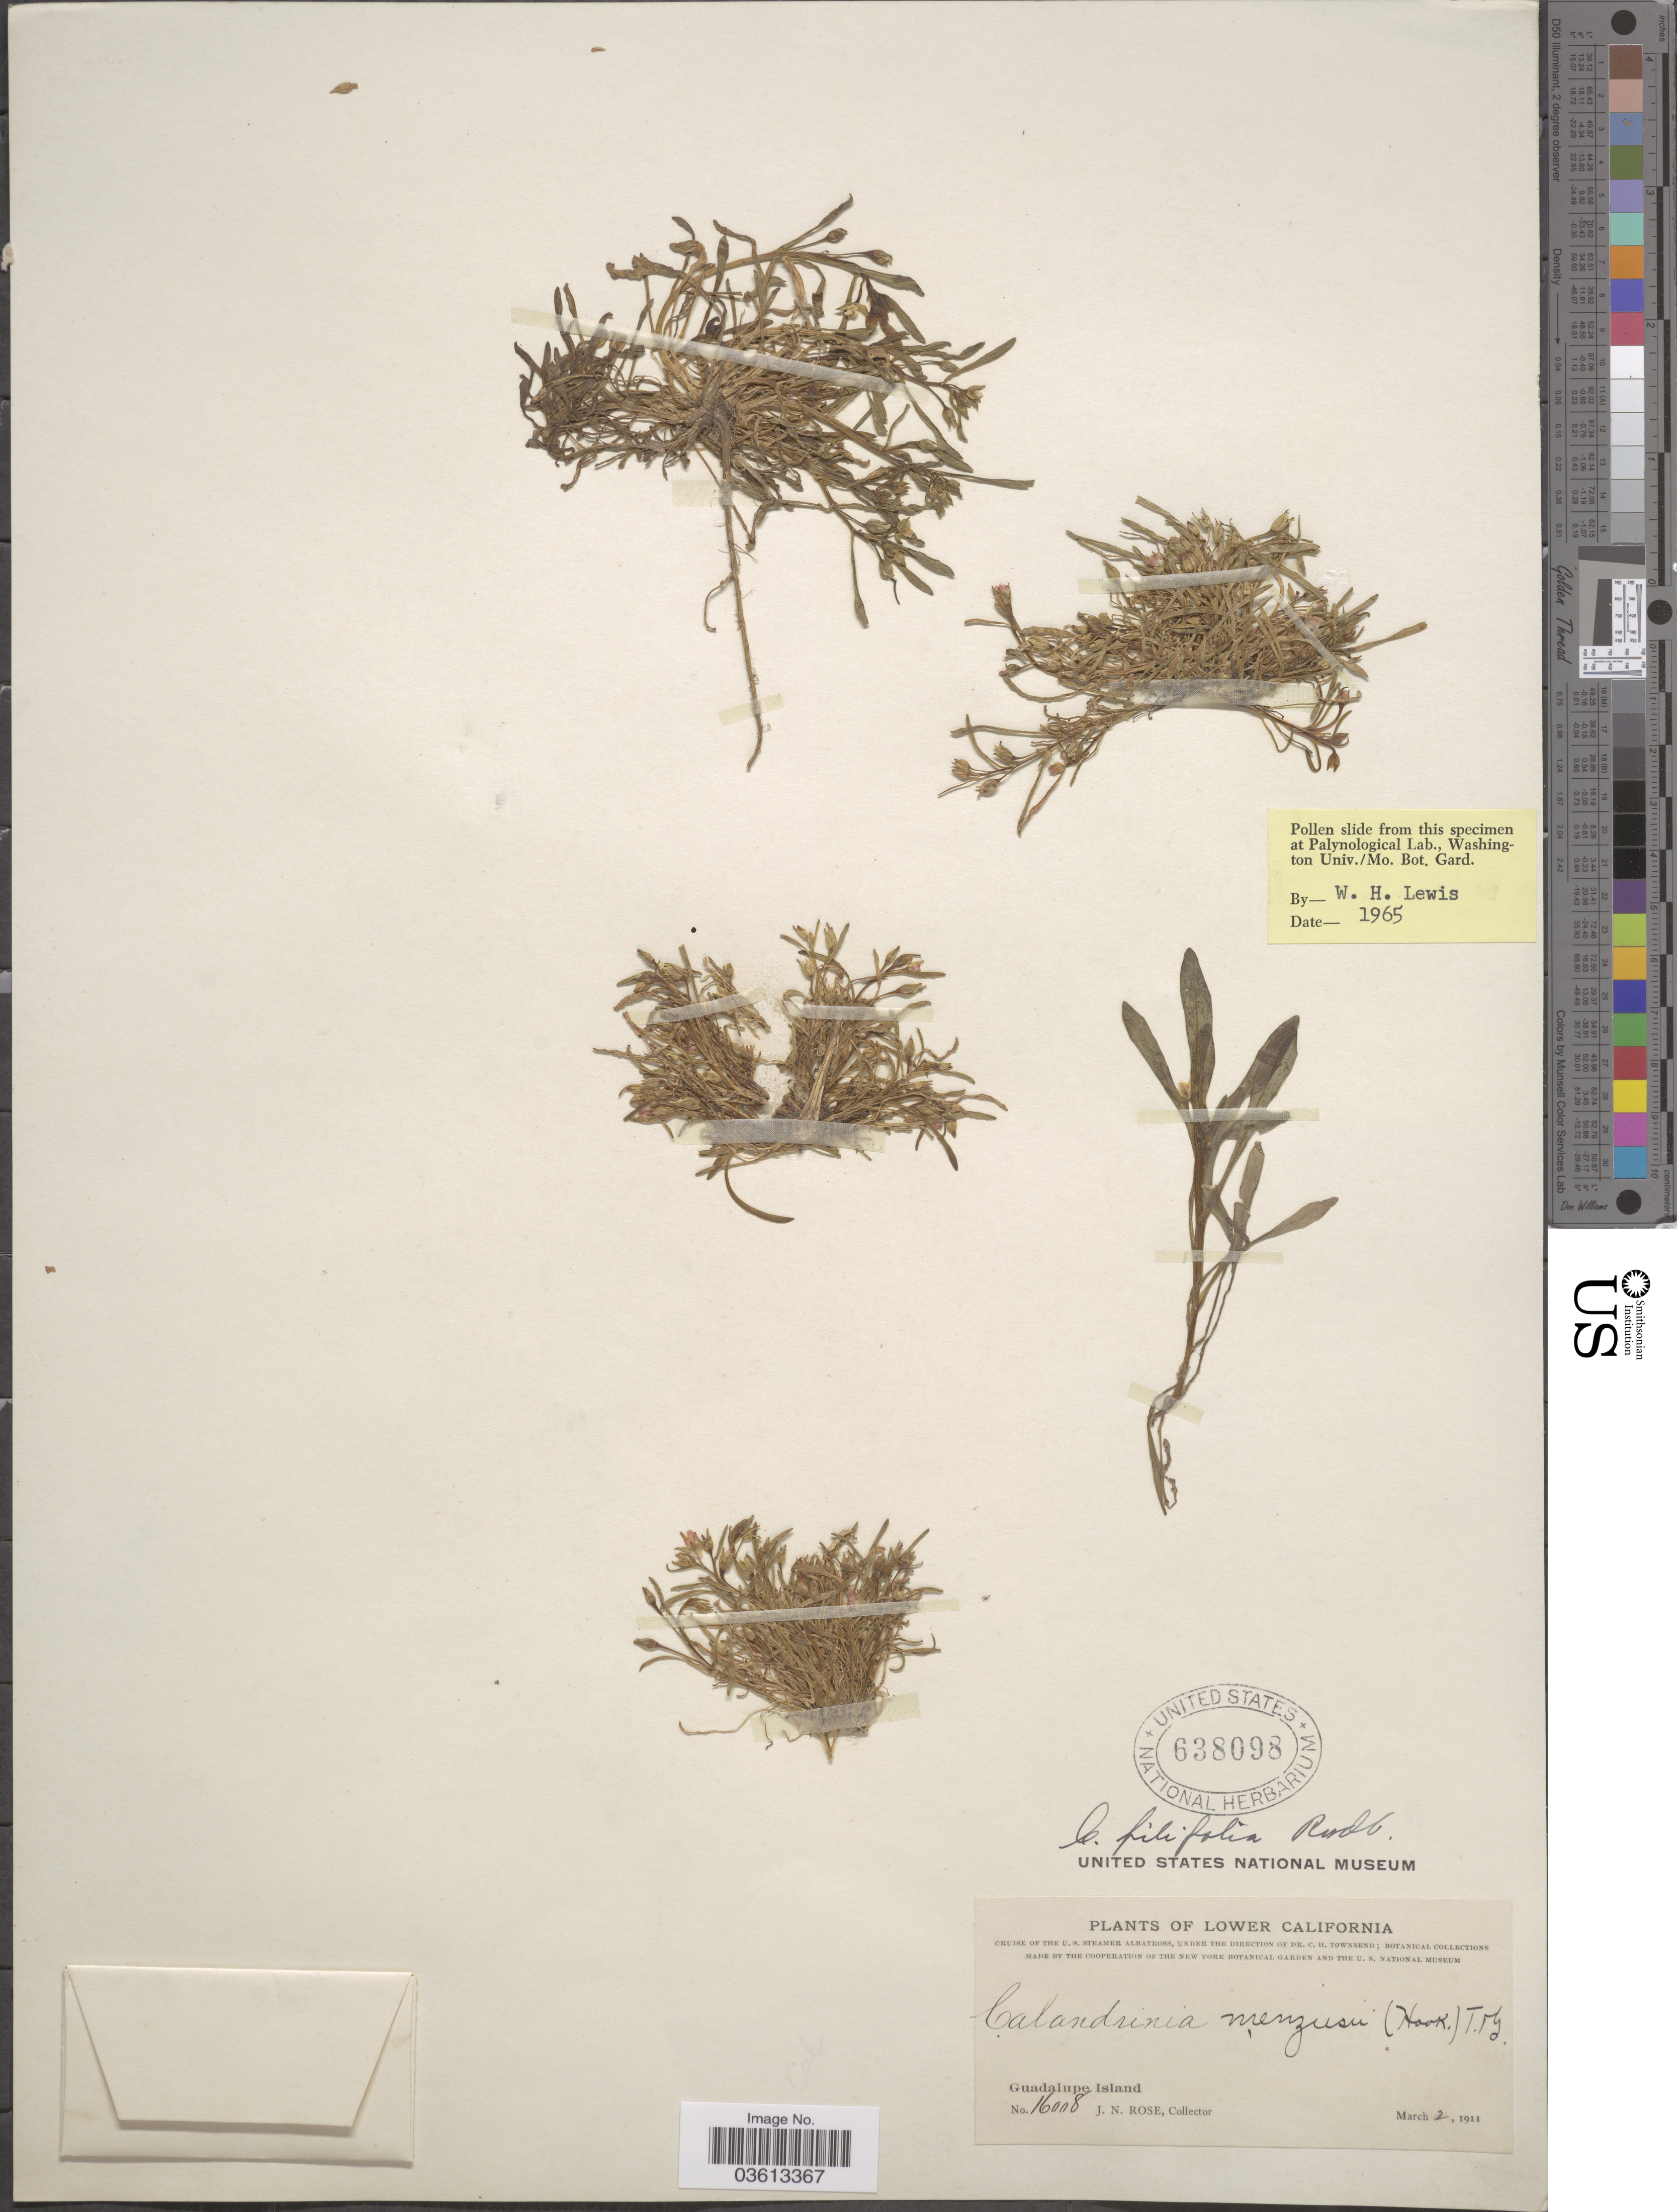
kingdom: Plantae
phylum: Tracheophyta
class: Magnoliopsida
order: Caryophyllales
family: Montiaceae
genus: Calandrinia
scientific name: Calandrinia ciliata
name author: (Ruiz & Pav.) DC.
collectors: J. N. Rose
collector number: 16008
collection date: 1911-03-02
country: Mexico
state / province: Baja California Norte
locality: Lower California. Guadalupe Island.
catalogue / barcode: US 638098